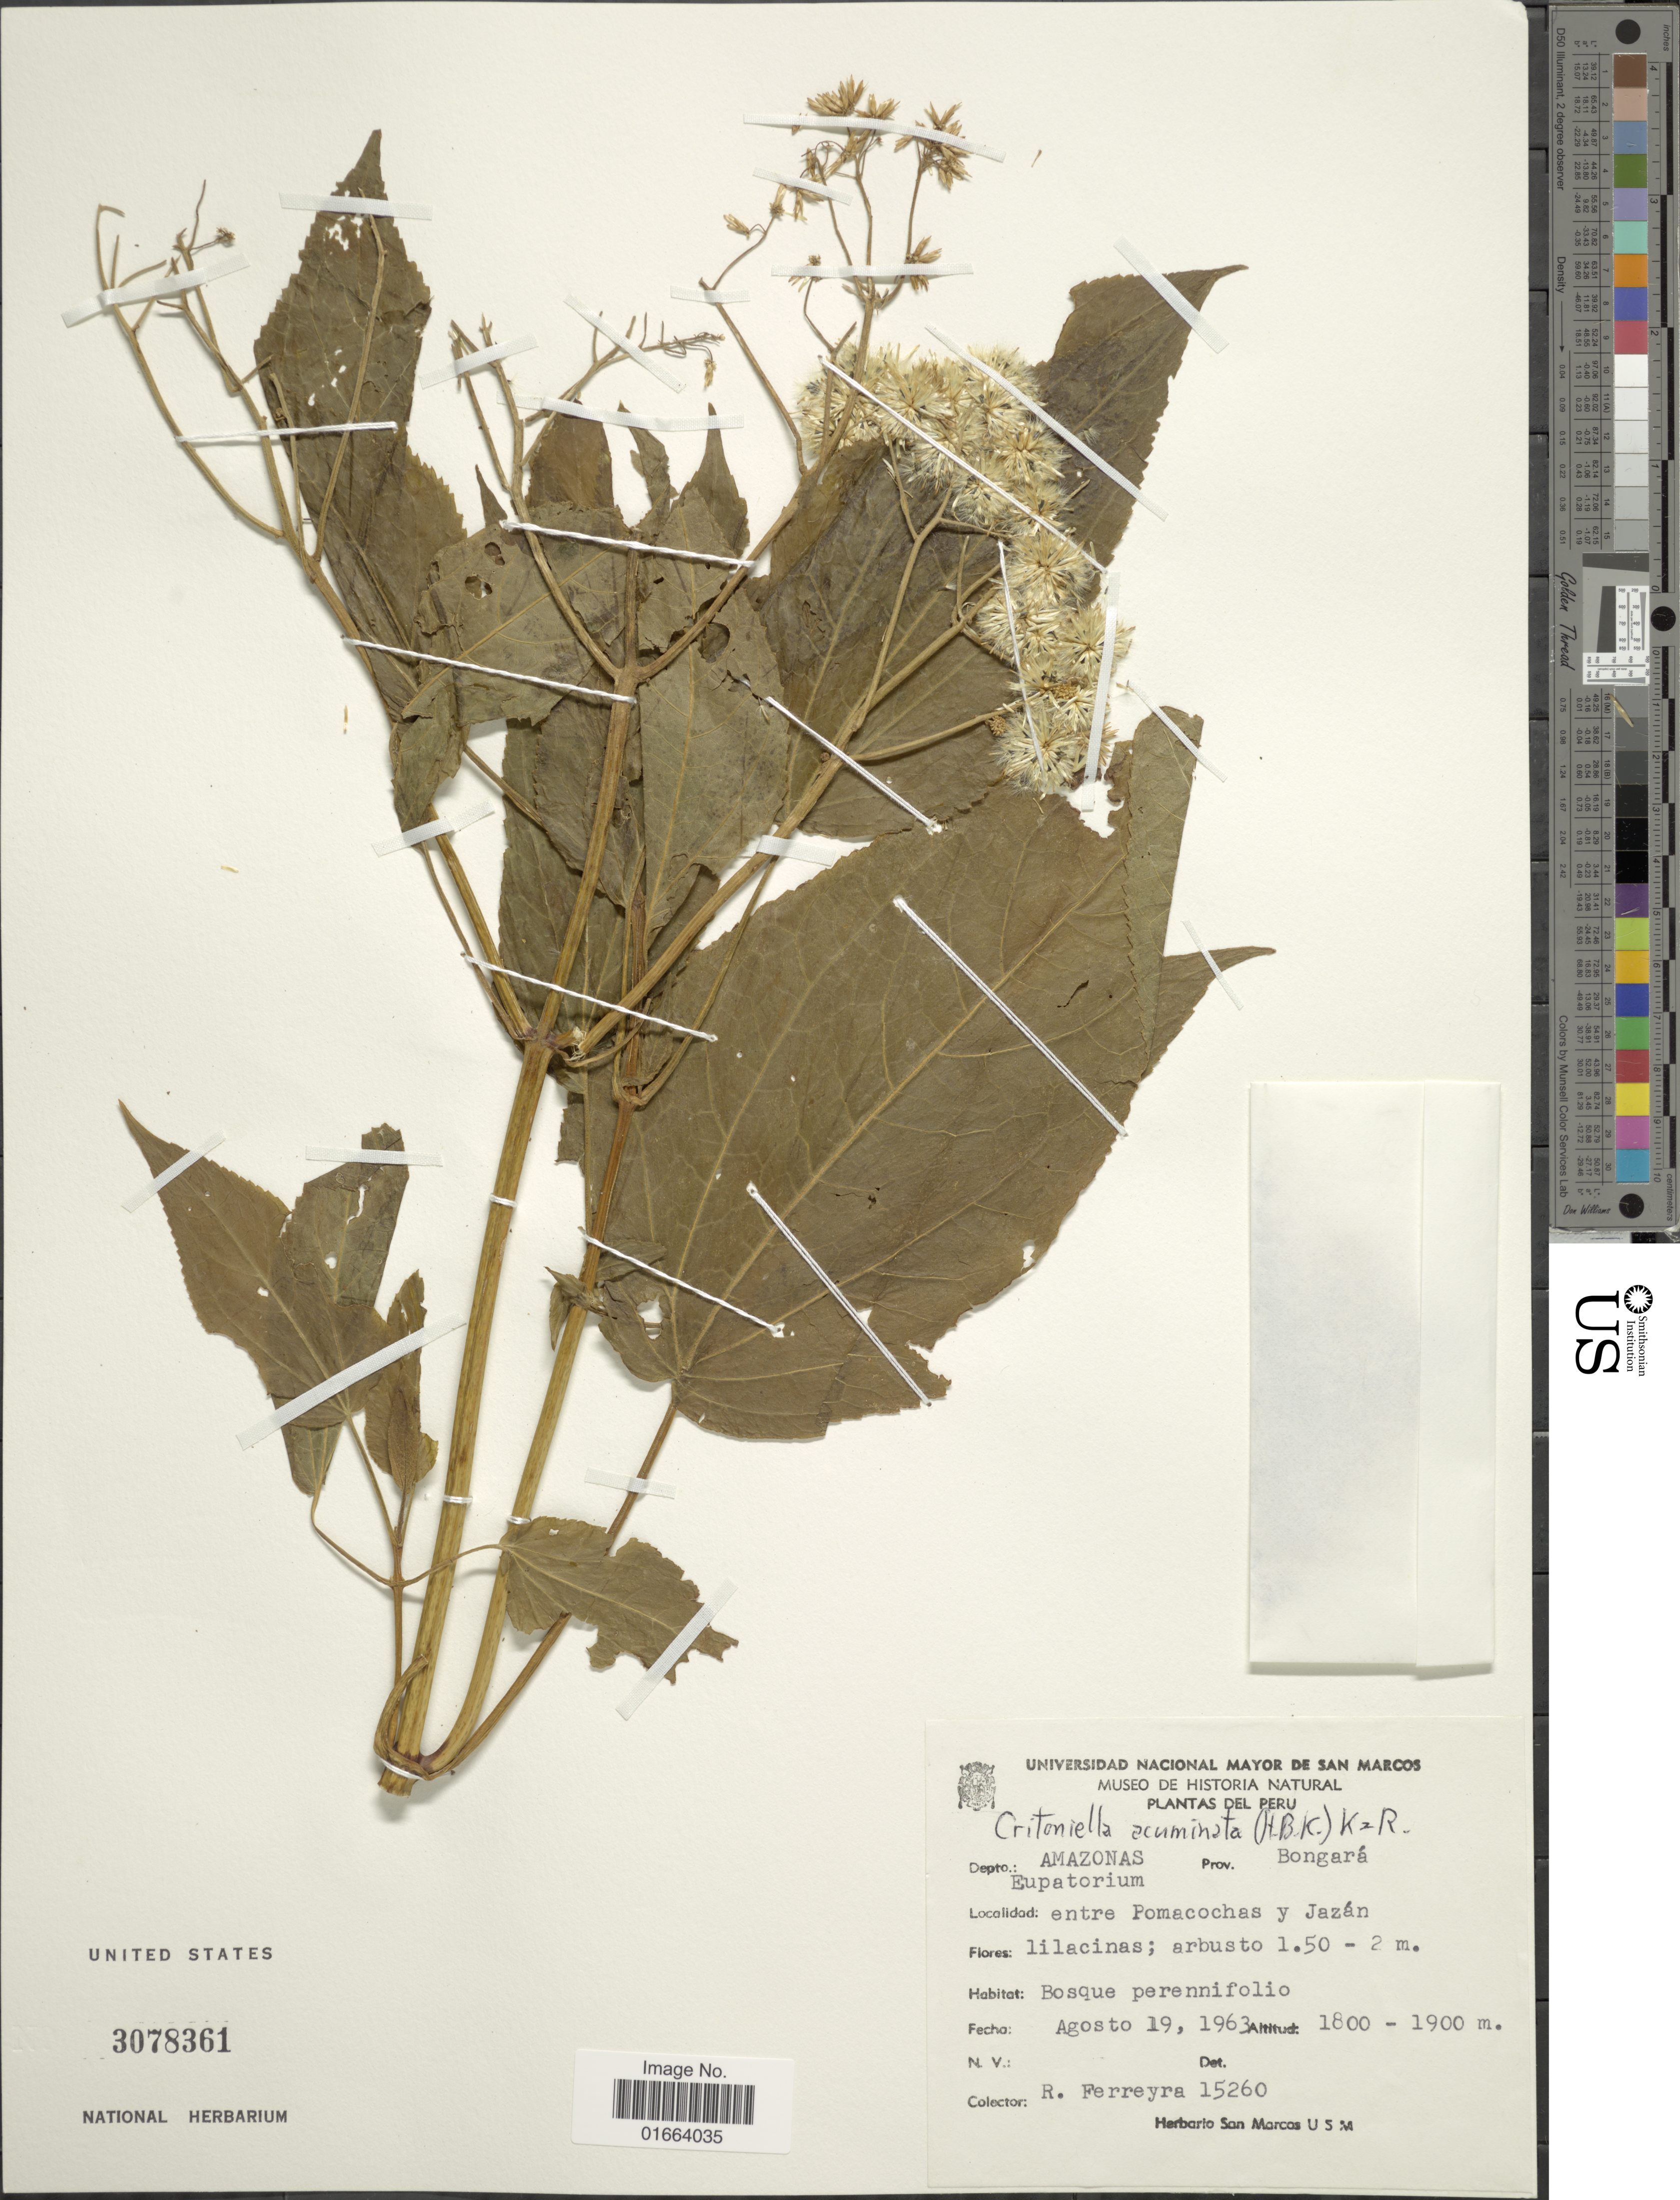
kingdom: Plantae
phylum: Tracheophyta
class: Magnoliopsida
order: Asterales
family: Asteraceae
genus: Critoniella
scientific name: Critoniella acuminata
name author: (Kunth) R.M. King & H. Rob.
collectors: R. A. Ferreyra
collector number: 15260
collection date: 1963-08-19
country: Peru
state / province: Amazonas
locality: Prov. Bongará. entre Pomacochas y Jazán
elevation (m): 1800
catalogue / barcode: US 3078361